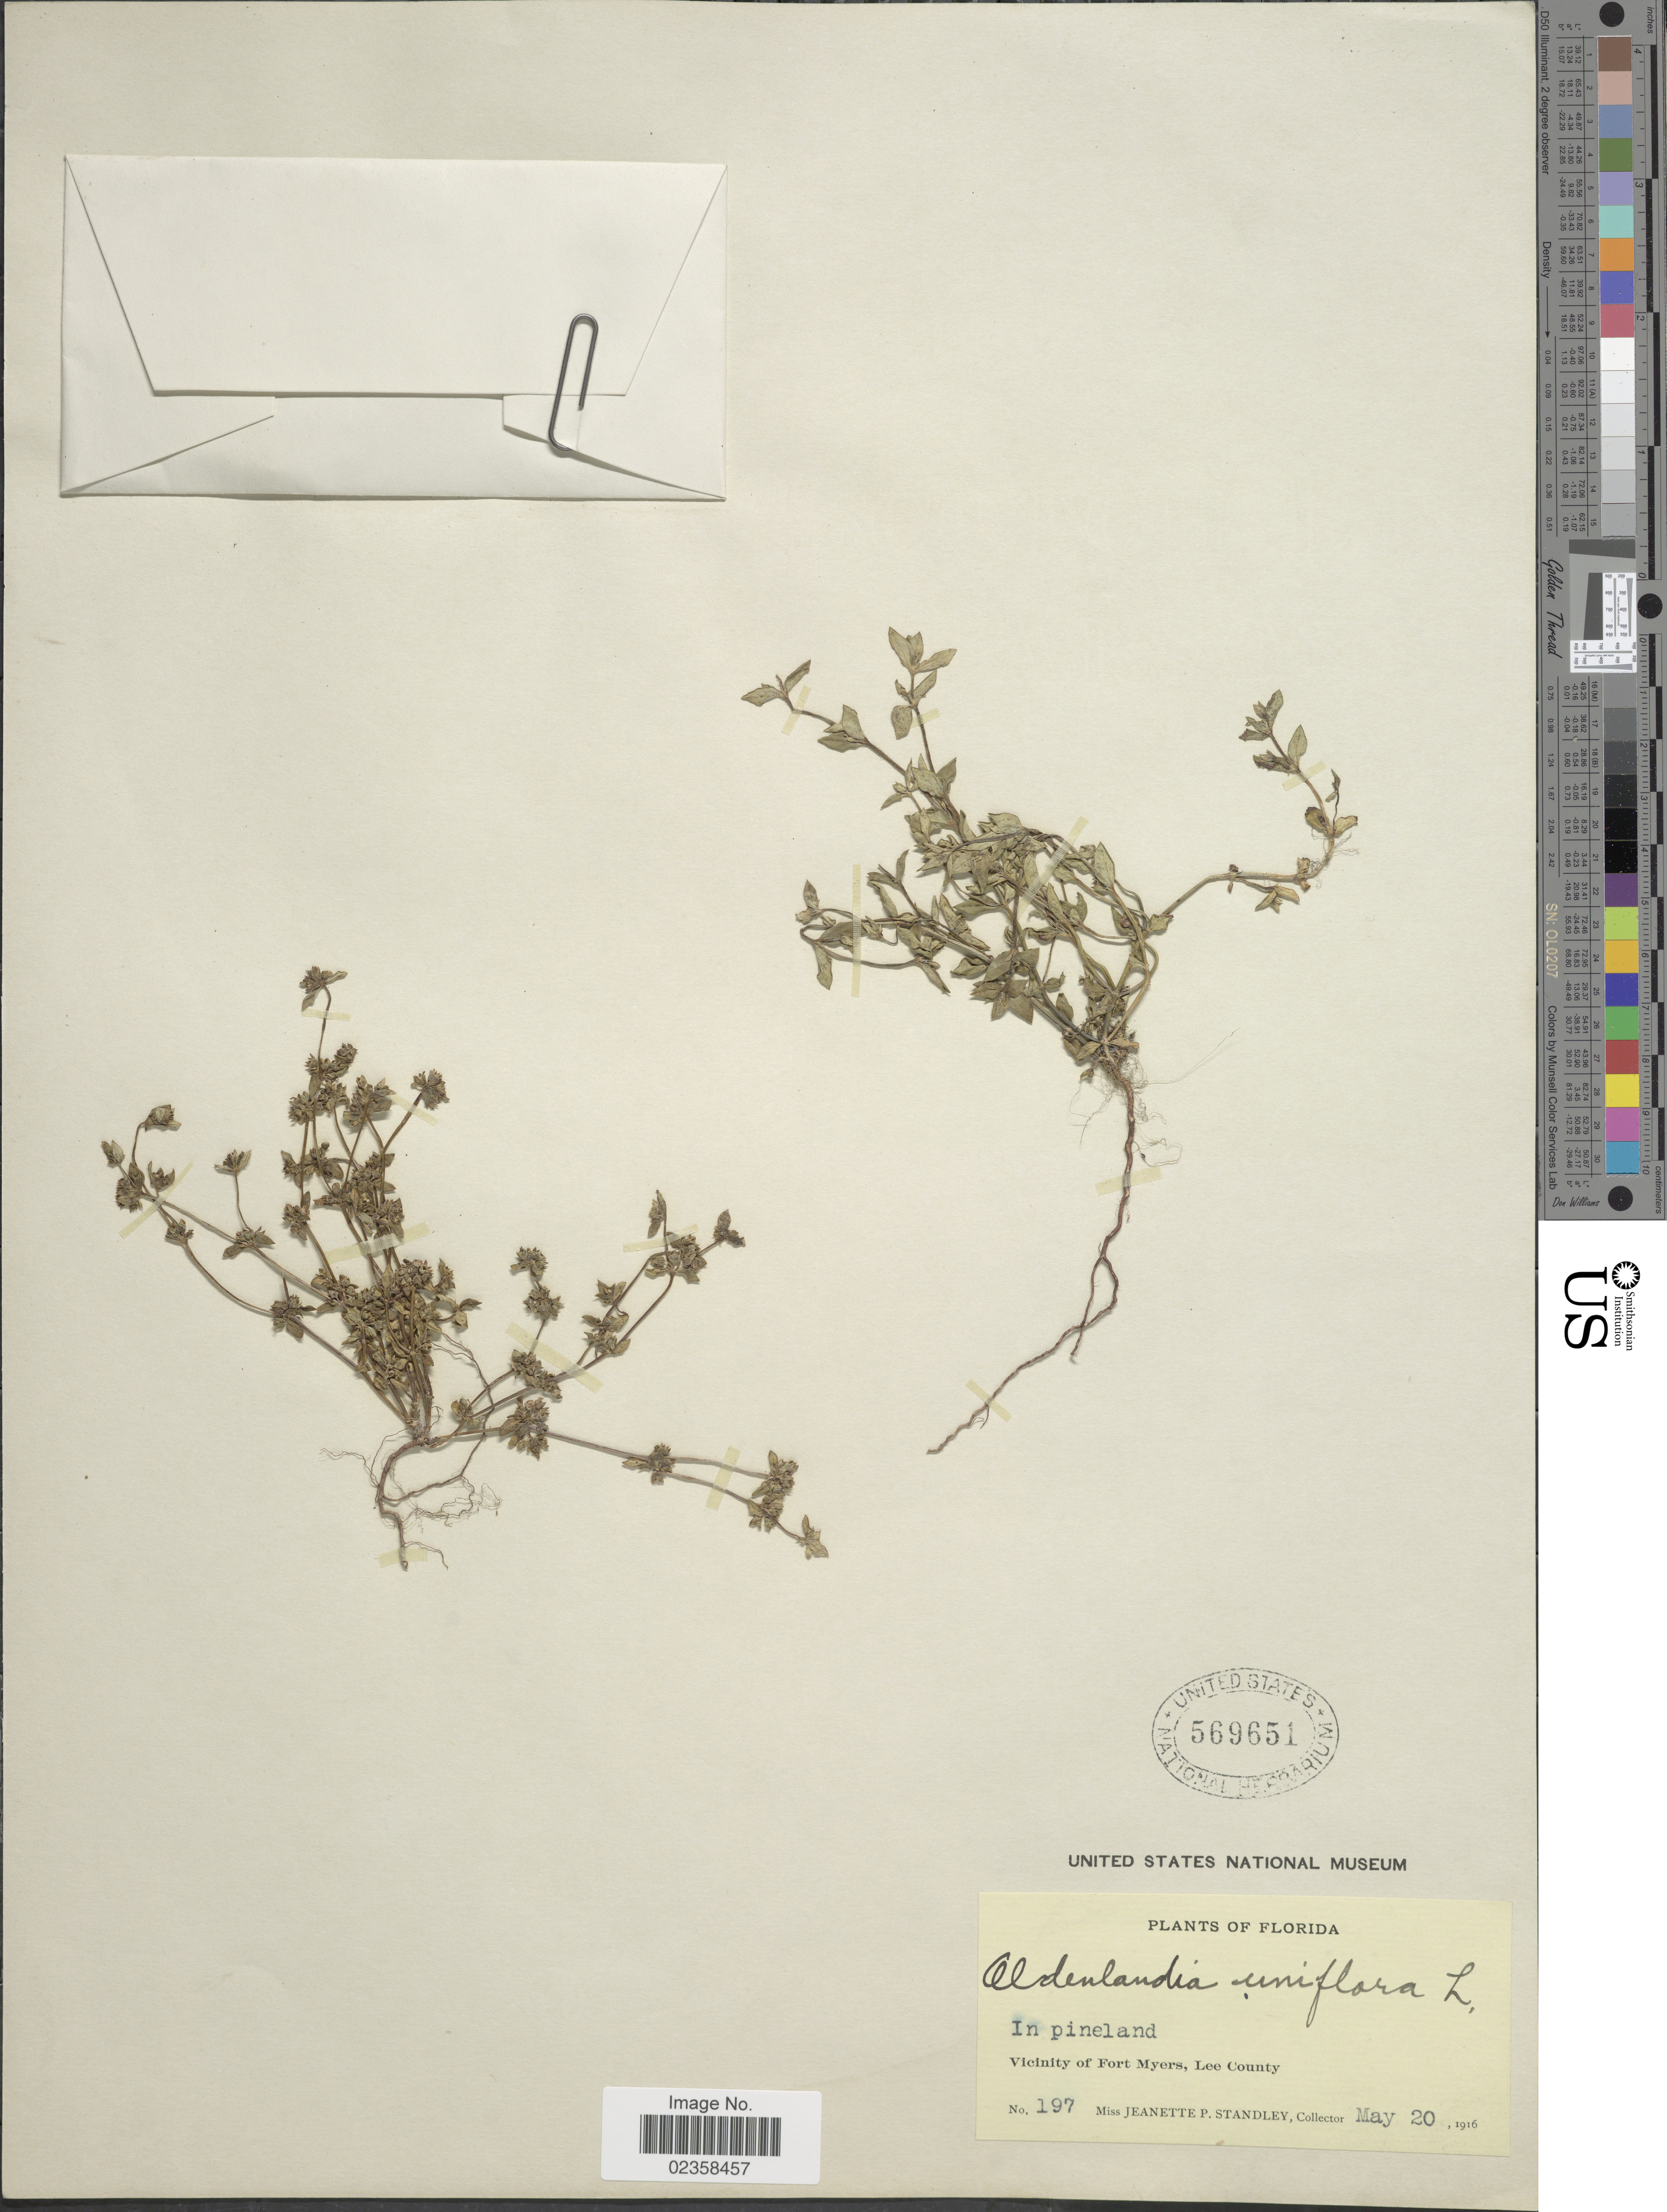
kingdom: Plantae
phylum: Tracheophyta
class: Magnoliopsida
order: Gentianales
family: Rubiaceae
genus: Oldenlandia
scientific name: Oldenlandia uniflora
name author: L.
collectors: J. P. Standley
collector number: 197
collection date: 1916-05-20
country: United States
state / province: Florida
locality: In pineland, Vicinity of Fort Myers, Lee County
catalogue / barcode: US 569651